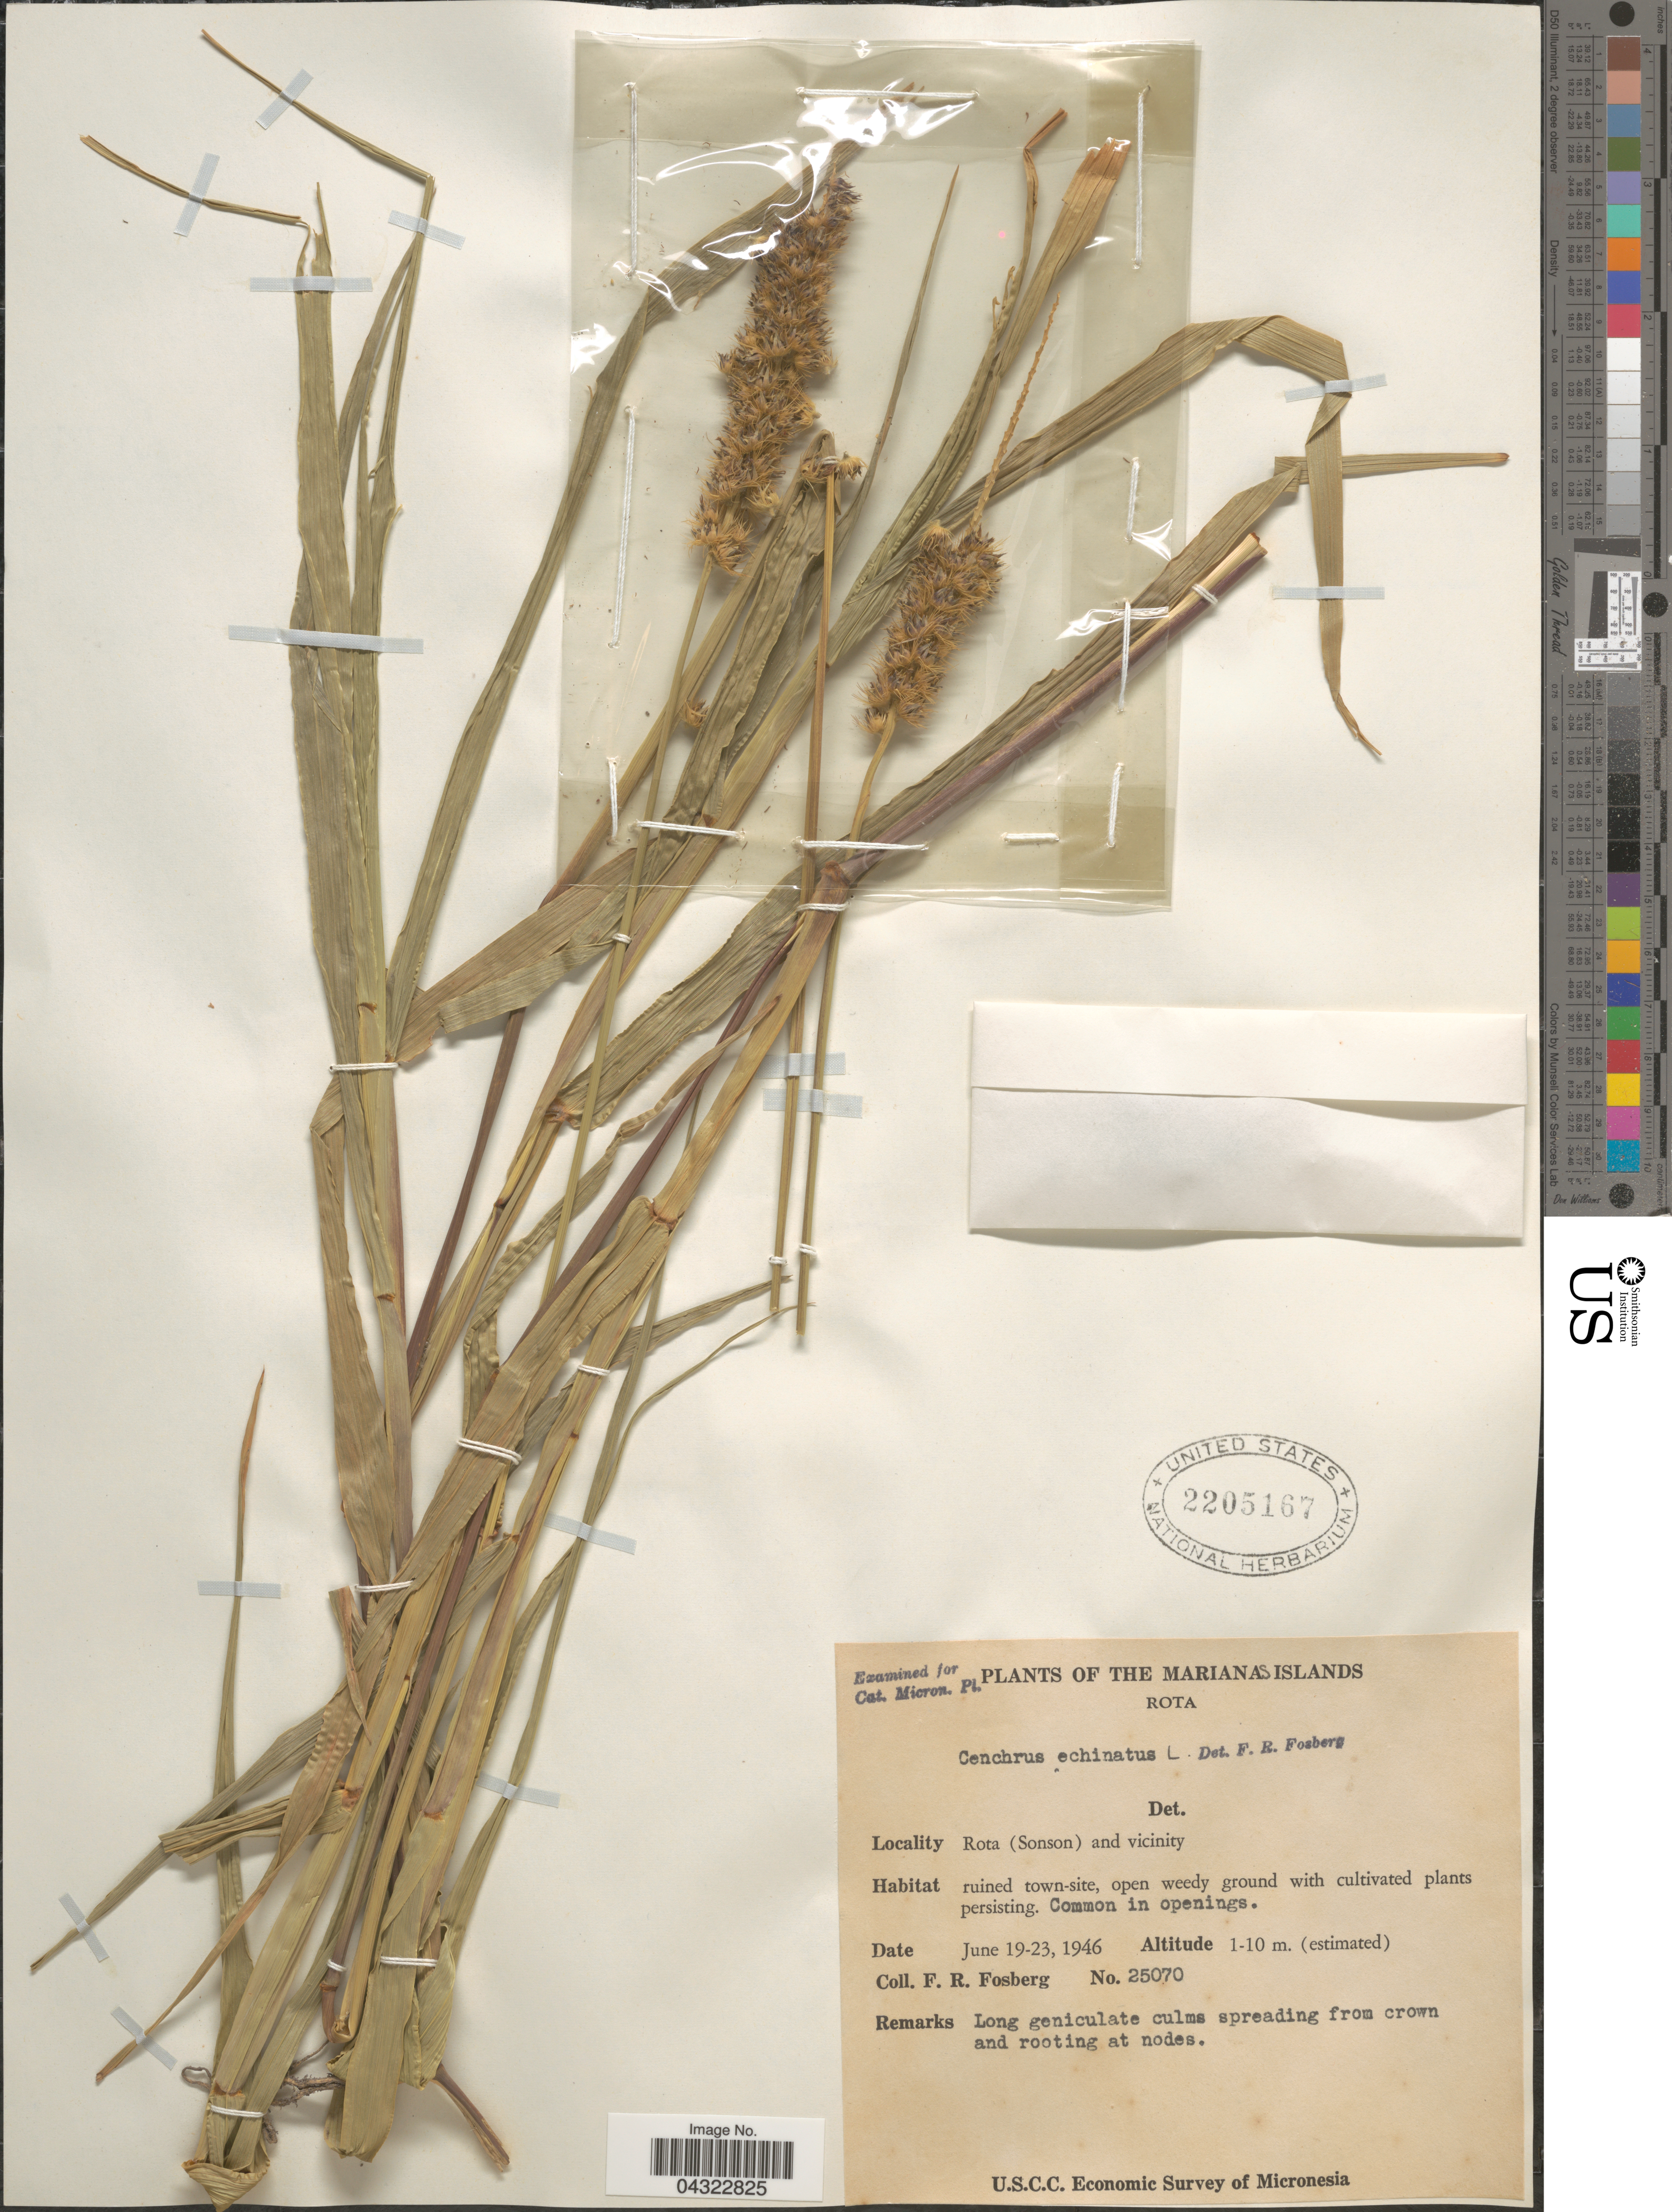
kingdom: Plantae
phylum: Tracheophyta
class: Liliopsida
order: Poales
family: Poaceae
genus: Cenchrus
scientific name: Cenchrus echinatus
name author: L.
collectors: F. R. Fosberg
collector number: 25070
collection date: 1946-06-19/1946-06-23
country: Northern Mariana Islands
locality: Rota. Rota (Sonson) and vicinity. U.S.C.C. Economic Survey of Micronesia.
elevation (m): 1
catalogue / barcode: US 2205167